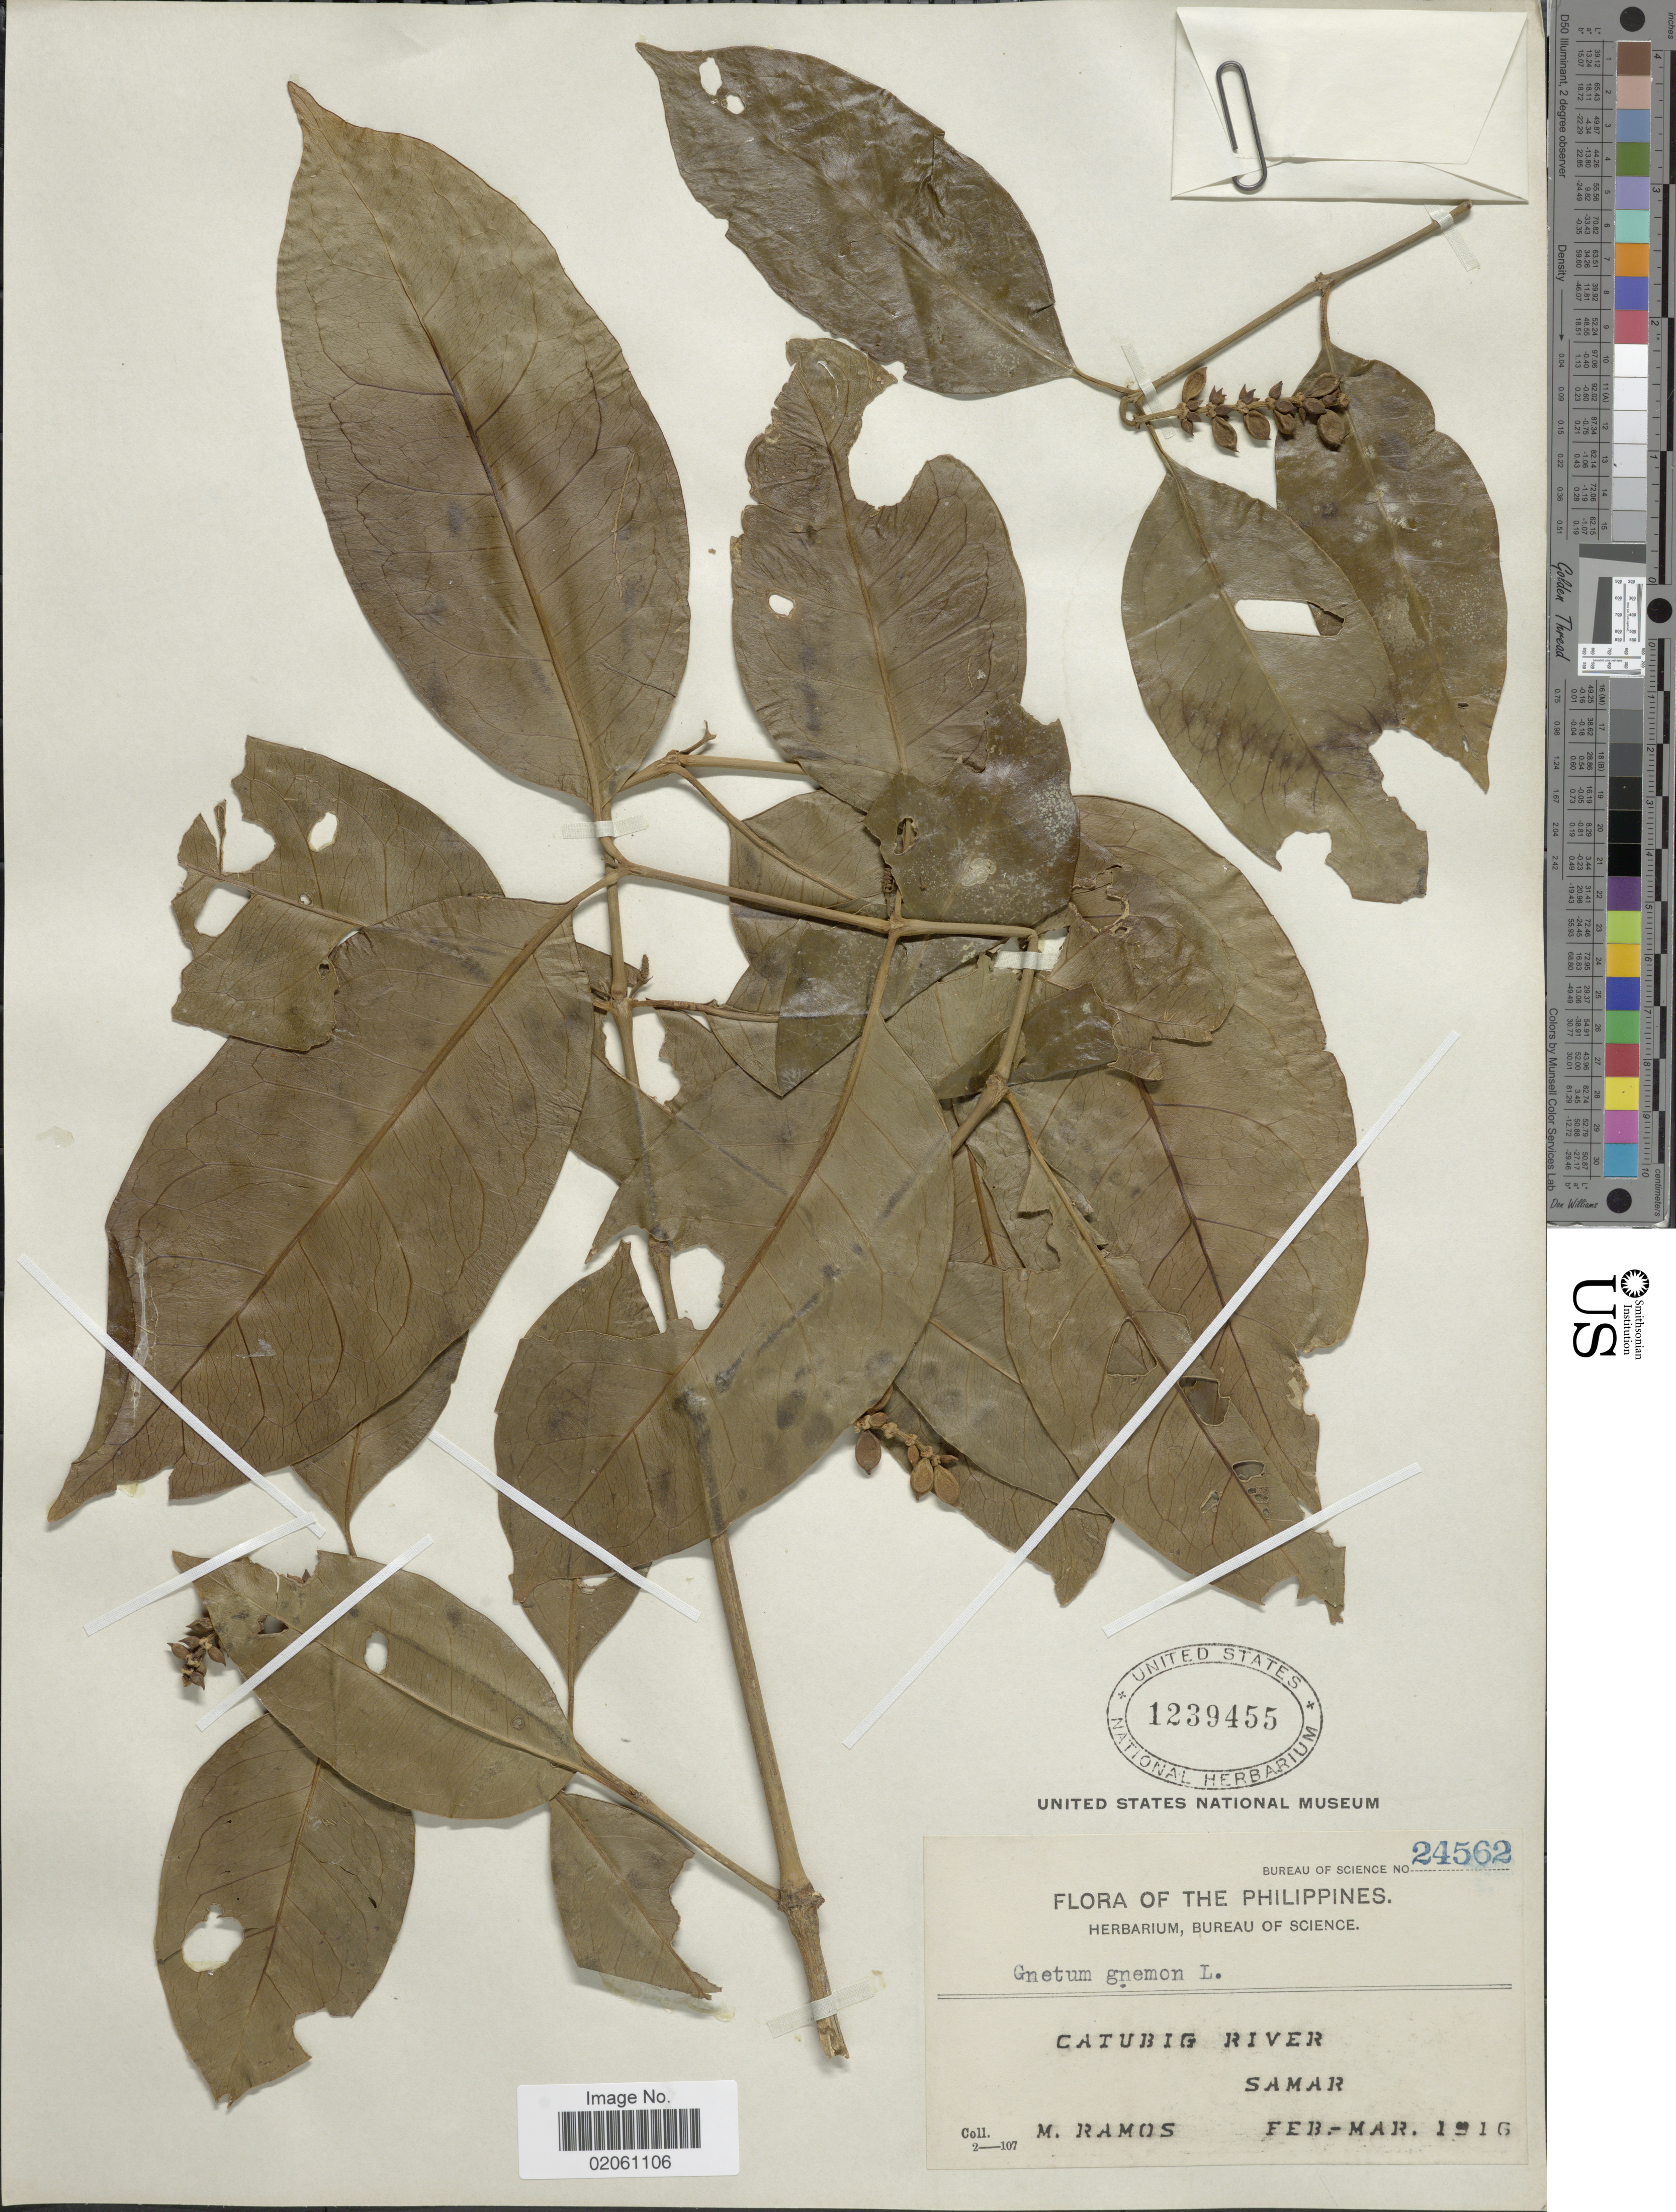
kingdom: Plantae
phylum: Tracheophyta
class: Gnetopsida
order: Gnetales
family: Gnetaceae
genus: Gnetum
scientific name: Gnetum gnemon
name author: L.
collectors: M. Ramos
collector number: Bureau of Science 24562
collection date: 1916-02/1916-03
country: Philippines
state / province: Eastern Visayas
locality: Catubig River. Samar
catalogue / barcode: US 1239455